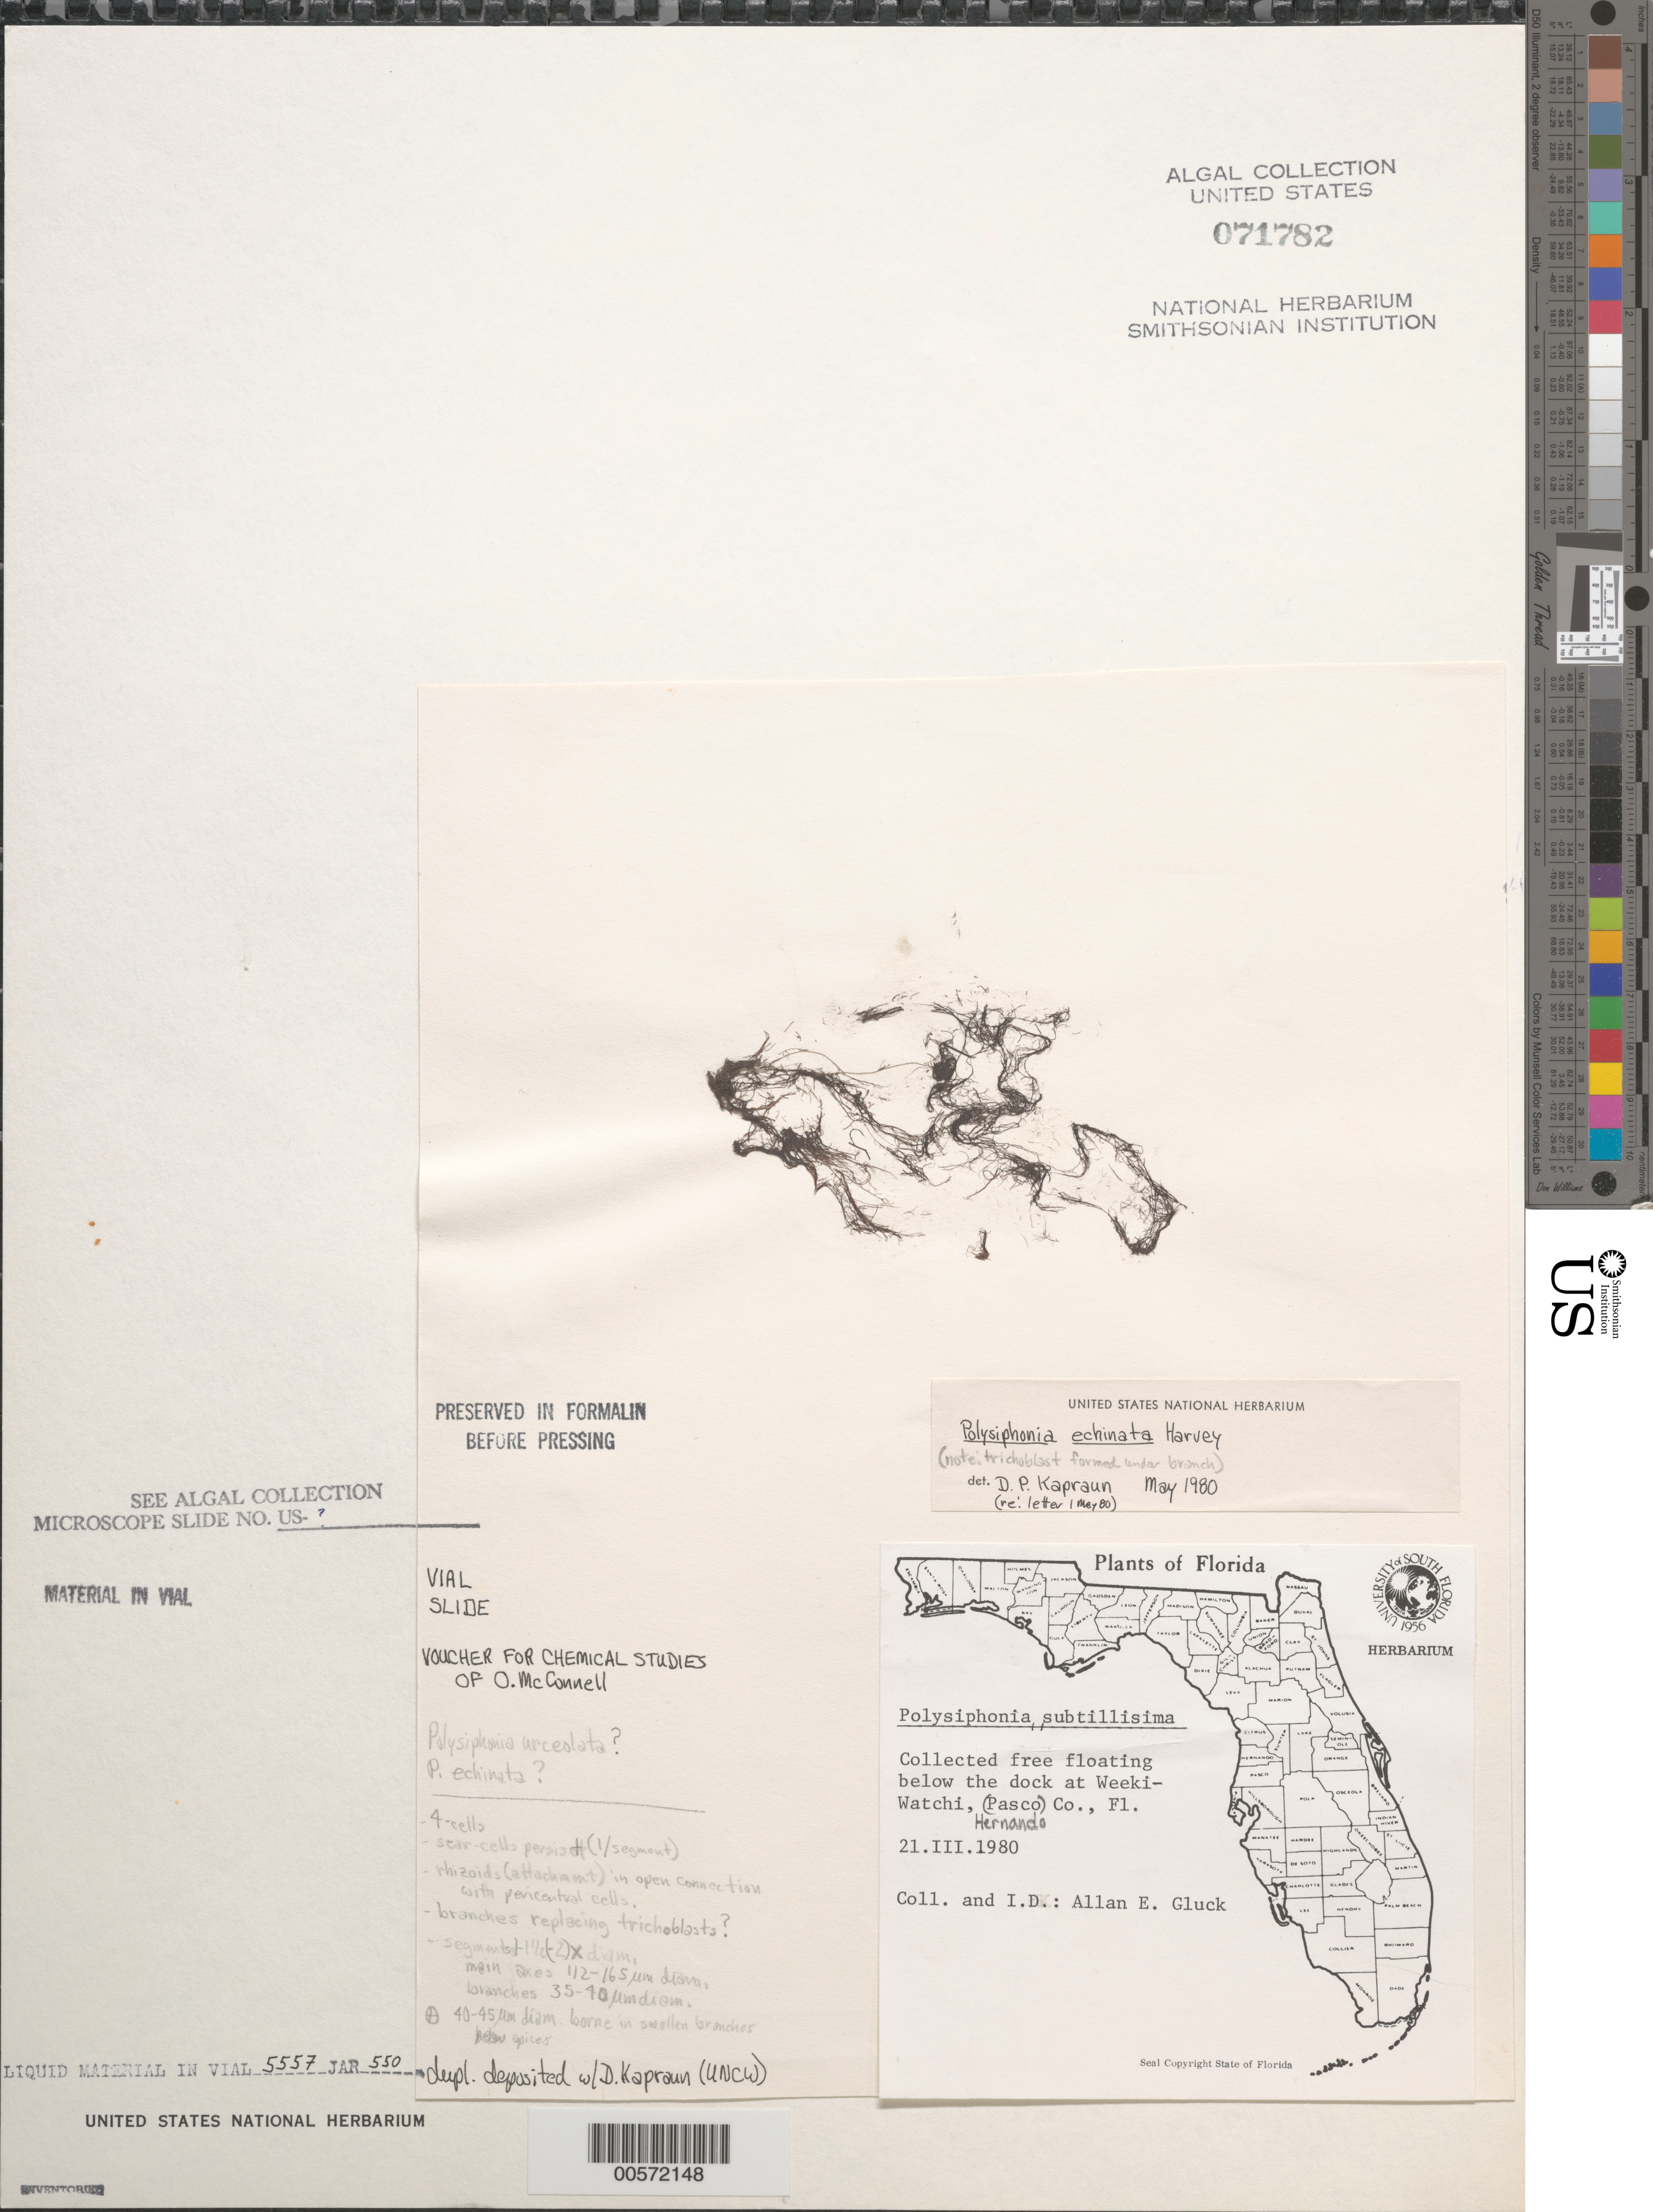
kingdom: Plantae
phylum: Rhodophyta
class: Florideophyceae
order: Ceramiales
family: Rhodomelaceae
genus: Acanthosiphonia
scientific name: Acanthosiphonia echinata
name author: (Harv.) Savoie & G.W. Saunders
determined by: Algae name updating Project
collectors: A. Gluck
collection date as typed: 21 Mar 1980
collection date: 1980-03-21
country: United States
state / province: Florida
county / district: Hernando County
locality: Weeki Wachee (Weeki-Watchi)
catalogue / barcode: US 71782